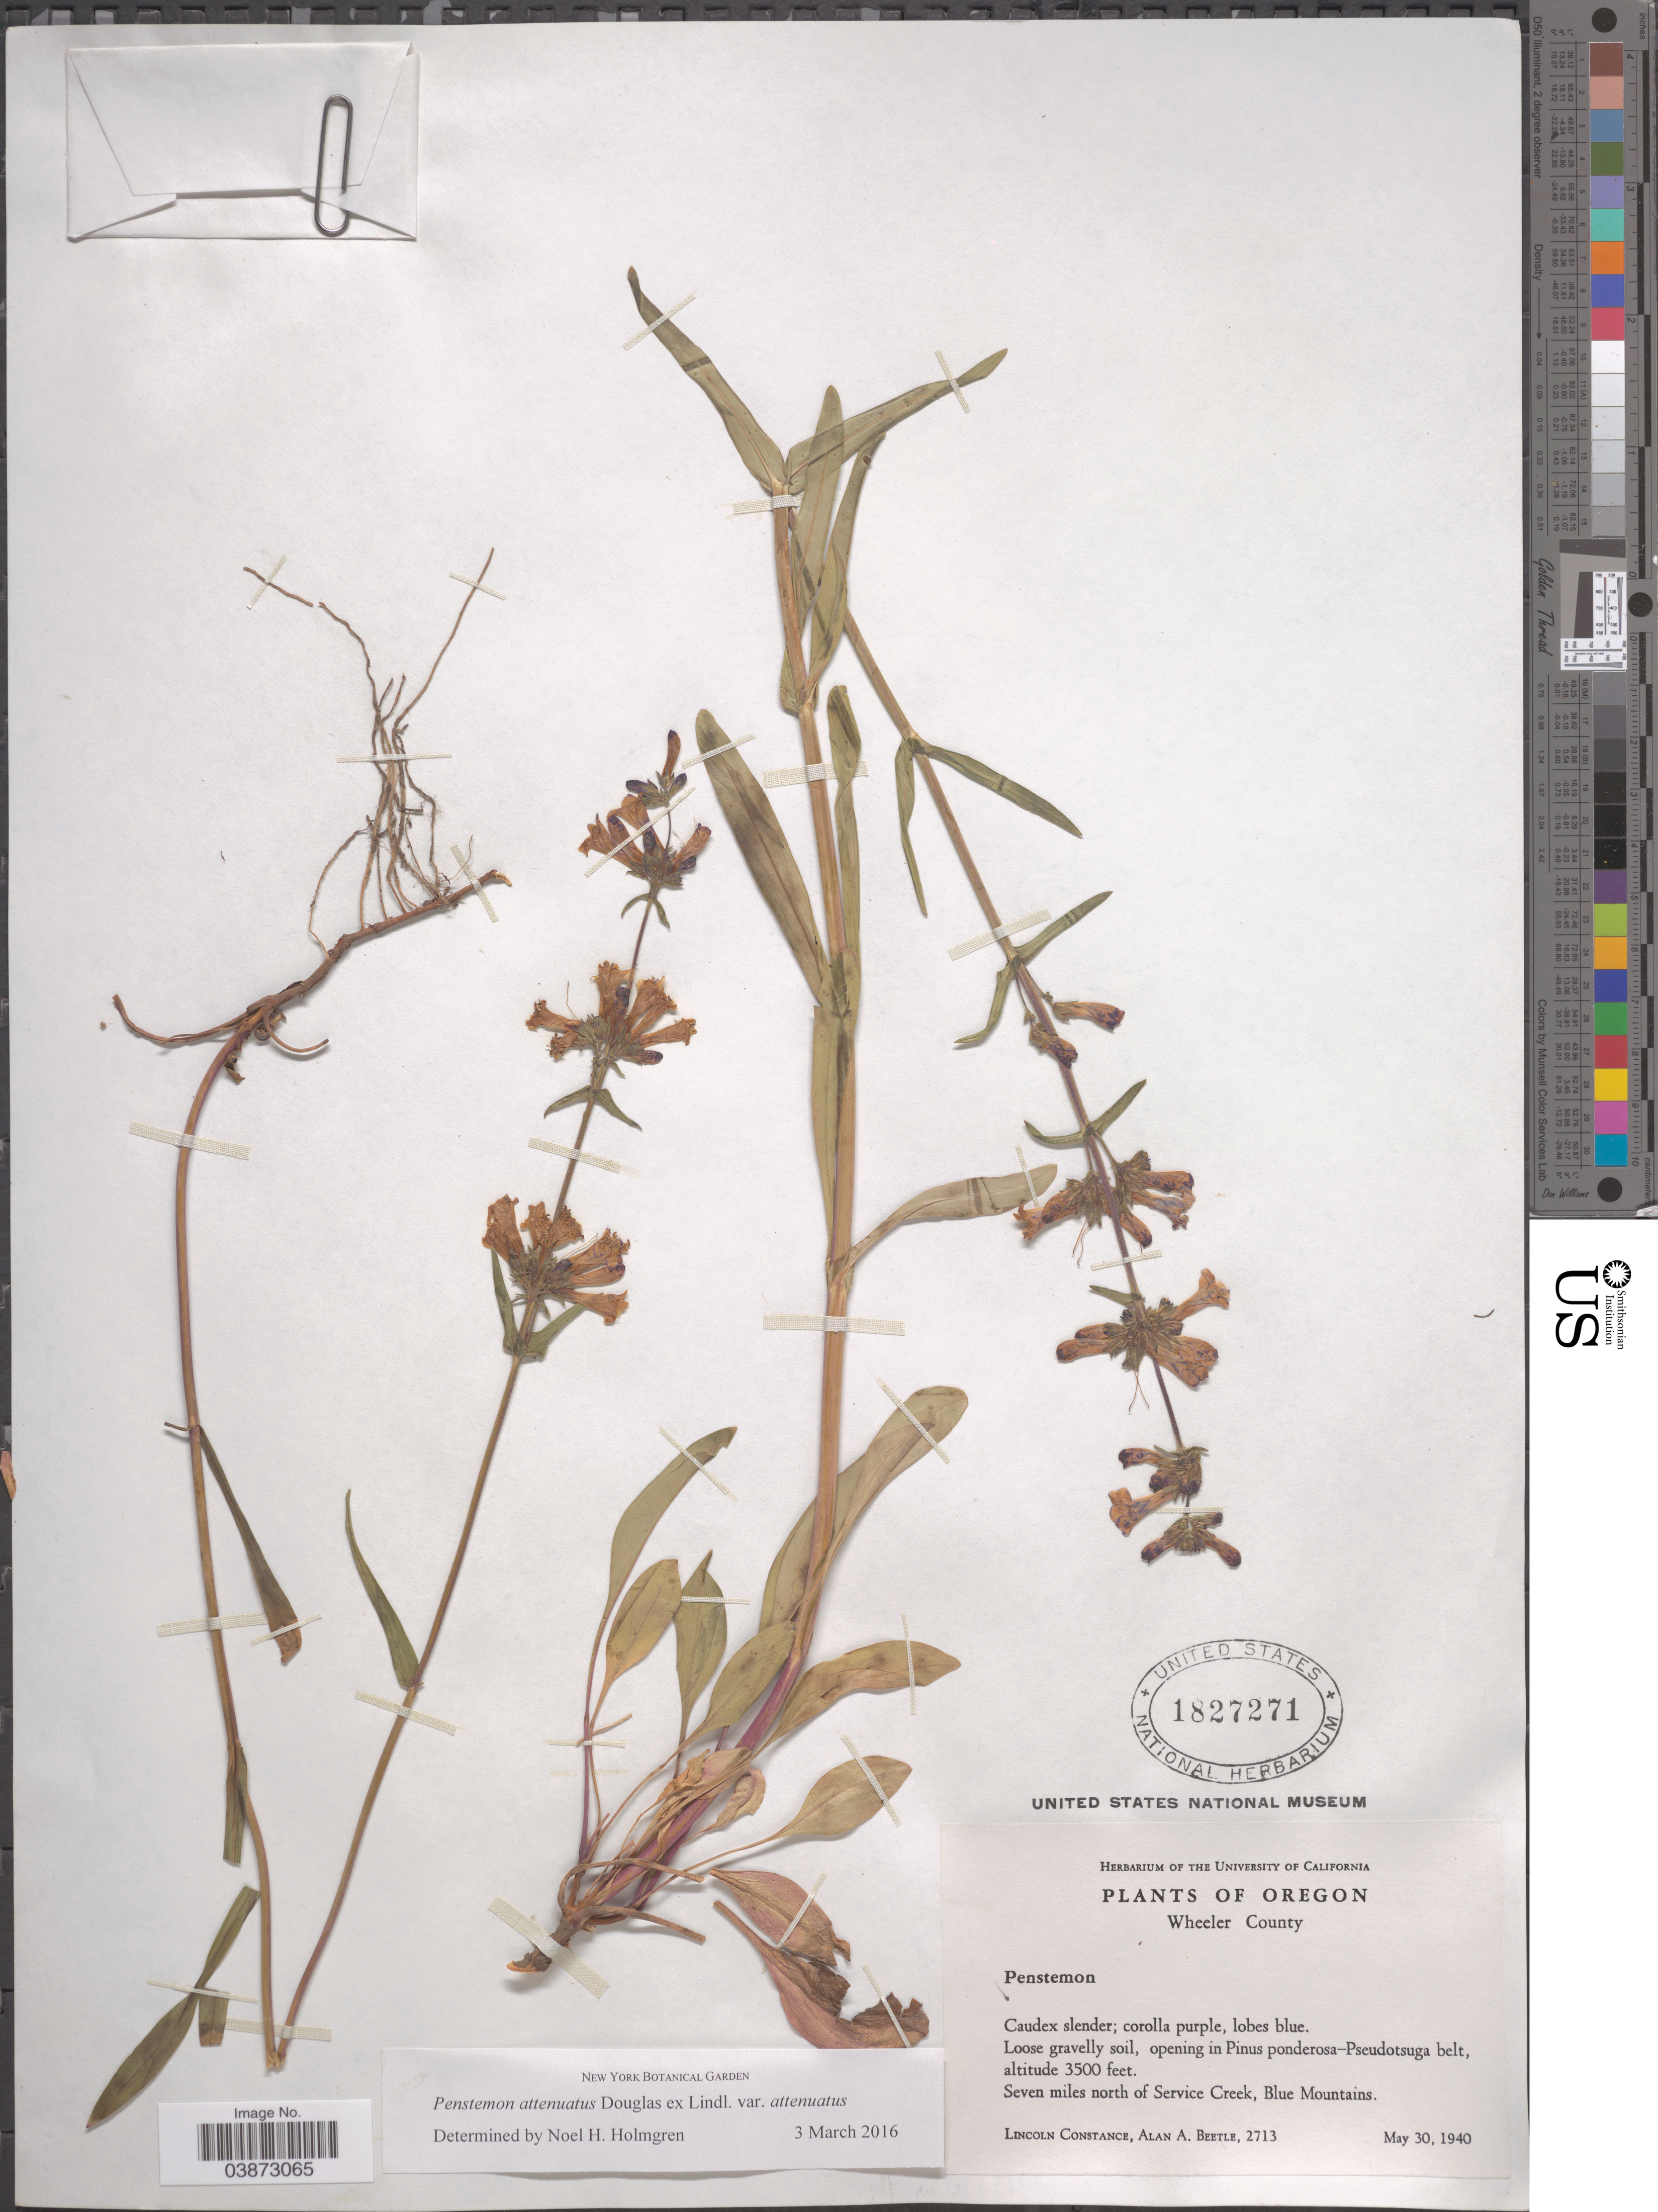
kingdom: Plantae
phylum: Tracheophyta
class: Magnoliopsida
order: Lamiales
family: Plantaginaceae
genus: Penstemon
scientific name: Penstemon attenuatus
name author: Douglas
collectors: L. Constance & A. A. Beetle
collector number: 2713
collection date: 1940-05-30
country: United States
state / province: Oregon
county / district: Wheeler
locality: Wheeler County. Seven miles north of Service Creek, Blue Mountains.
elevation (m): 1067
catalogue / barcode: US 1827271